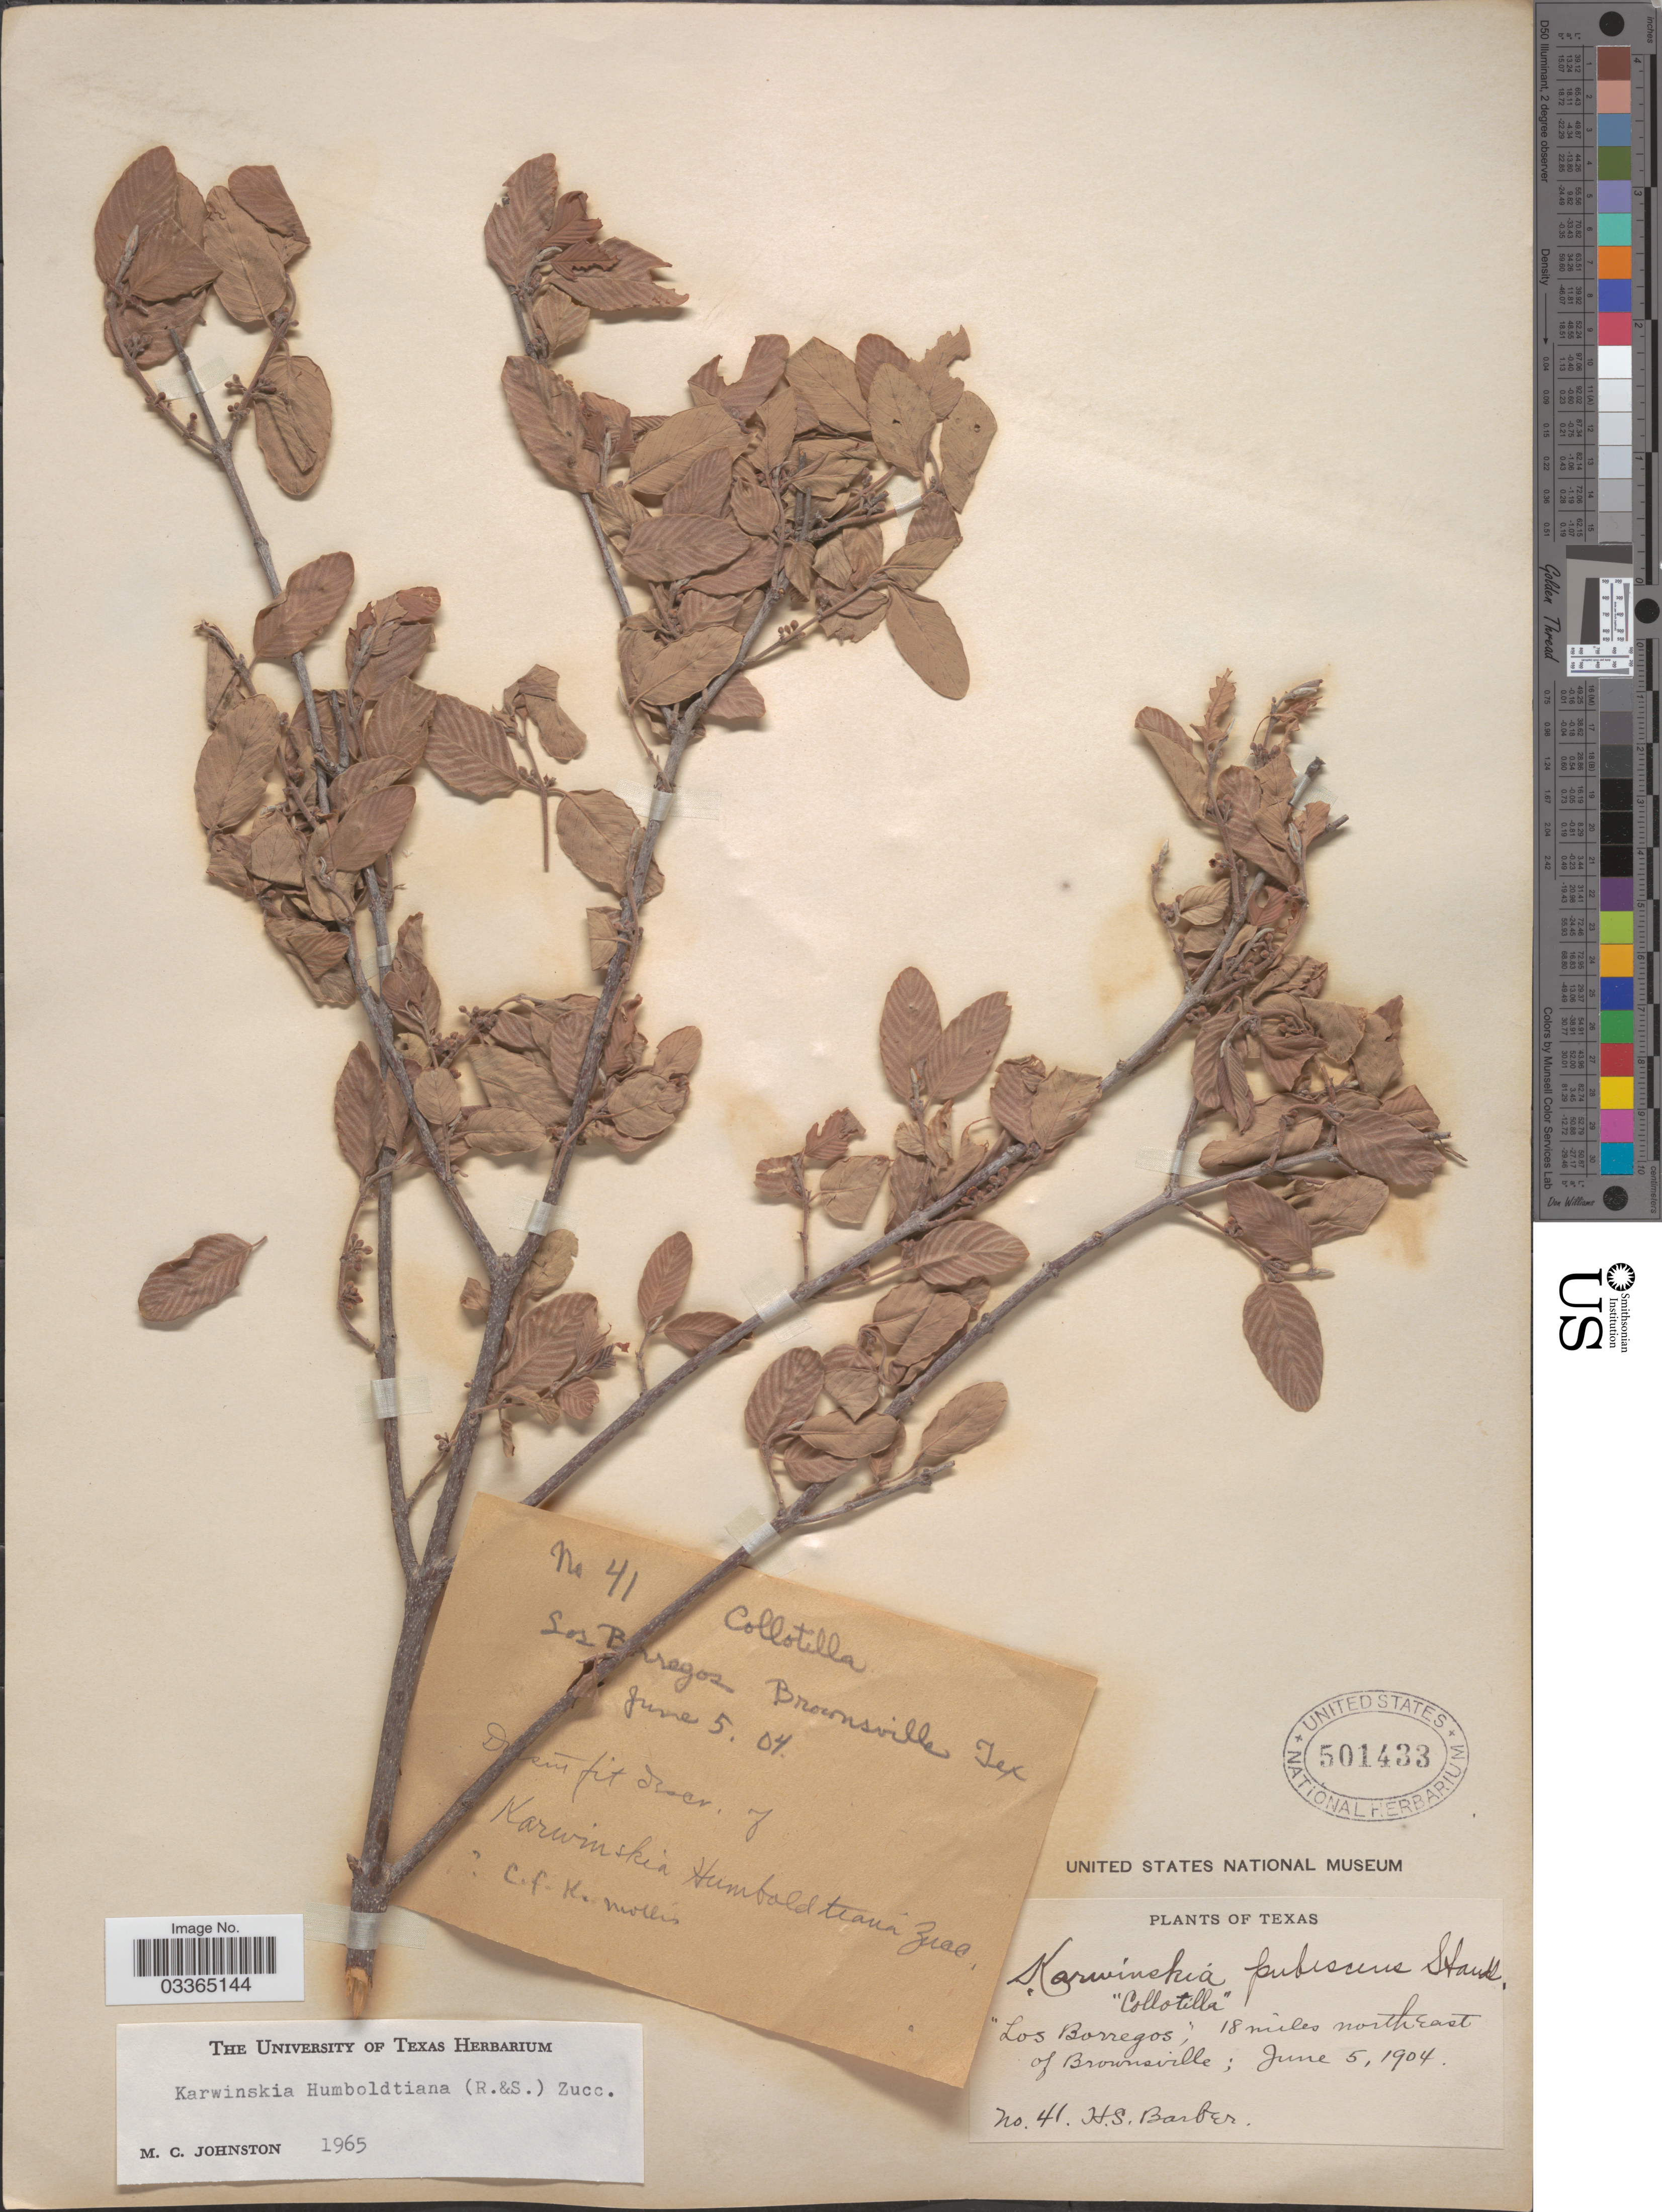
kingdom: Plantae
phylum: Tracheophyta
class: Magnoliopsida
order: Rosales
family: Rhamnaceae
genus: Karwinskia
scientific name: Karwinskia humboldtiana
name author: (Schult.) Zucc.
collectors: H. Barber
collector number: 41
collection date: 1904-06-05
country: United States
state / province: Texas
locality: Los Borregos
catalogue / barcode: US 501433